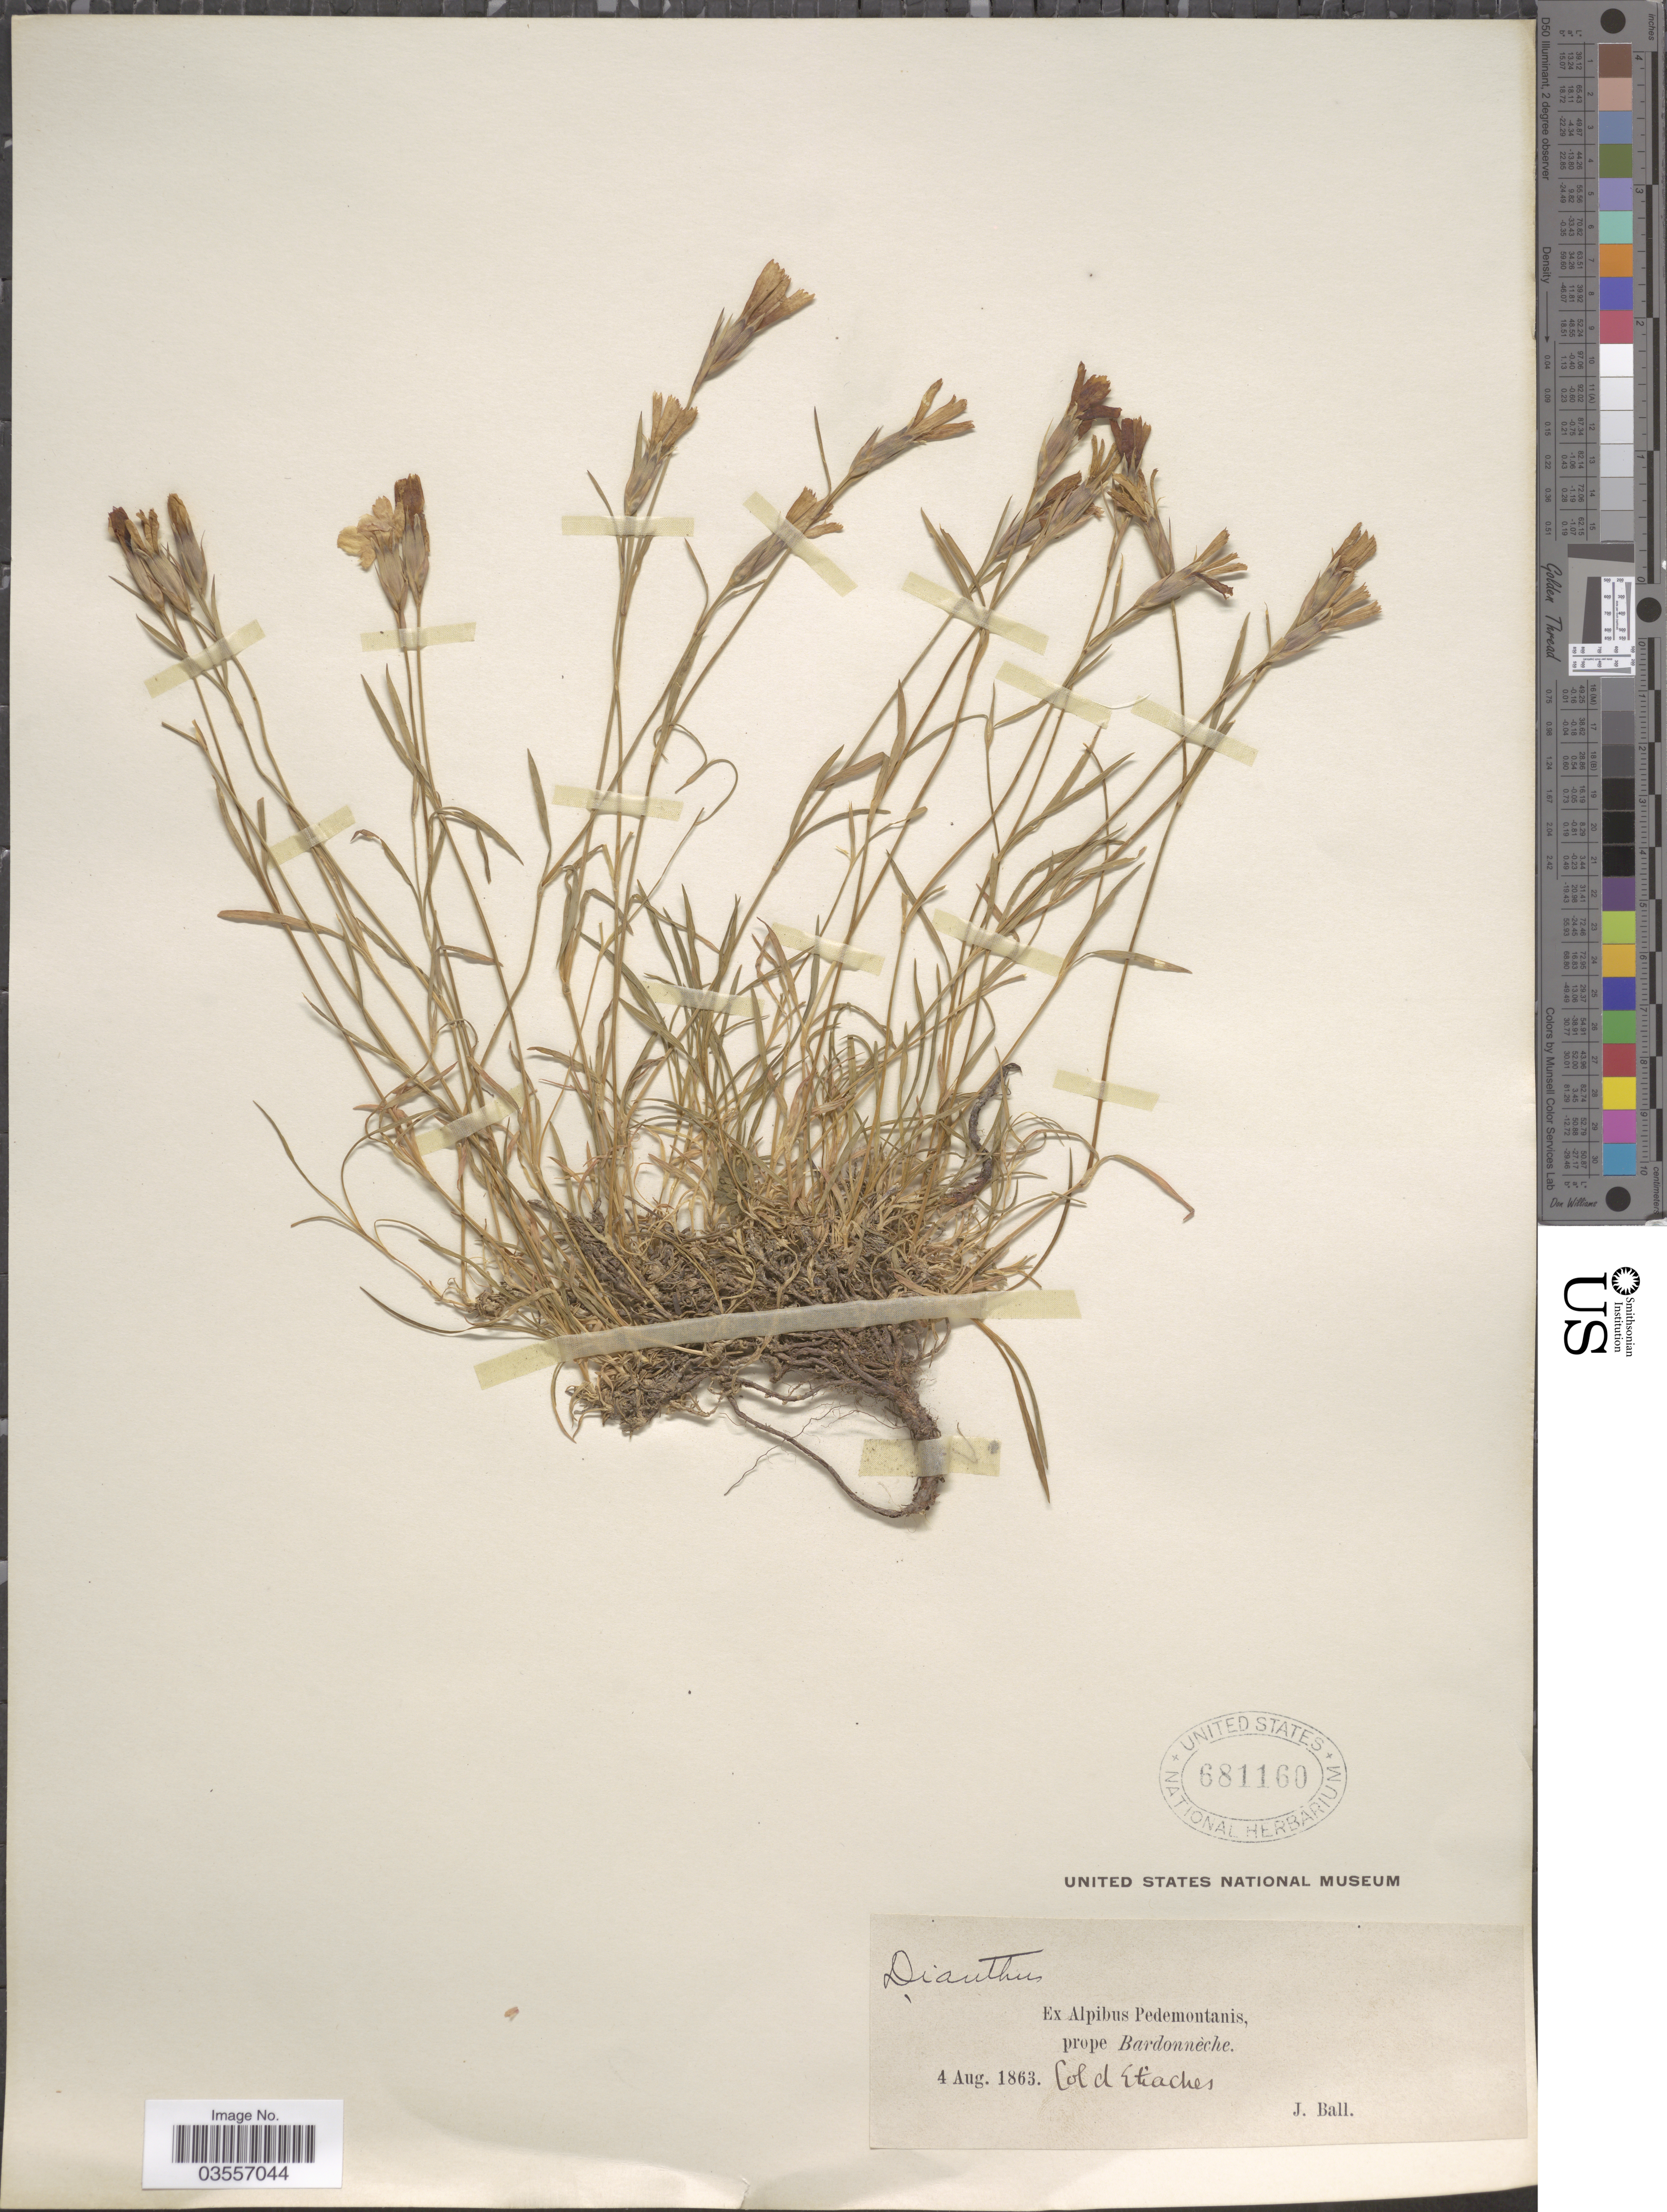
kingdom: Plantae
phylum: Tracheophyta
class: Magnoliopsida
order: Caryophyllales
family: Caryophyllaceae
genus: Dianthus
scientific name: Dianthus sp.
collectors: J. Ball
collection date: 1863-08-04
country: Italy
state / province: Piedmont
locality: Ex Alpibus Pedemontanis, prope Bardonnèche. Col d'Etiaches.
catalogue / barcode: US 681160